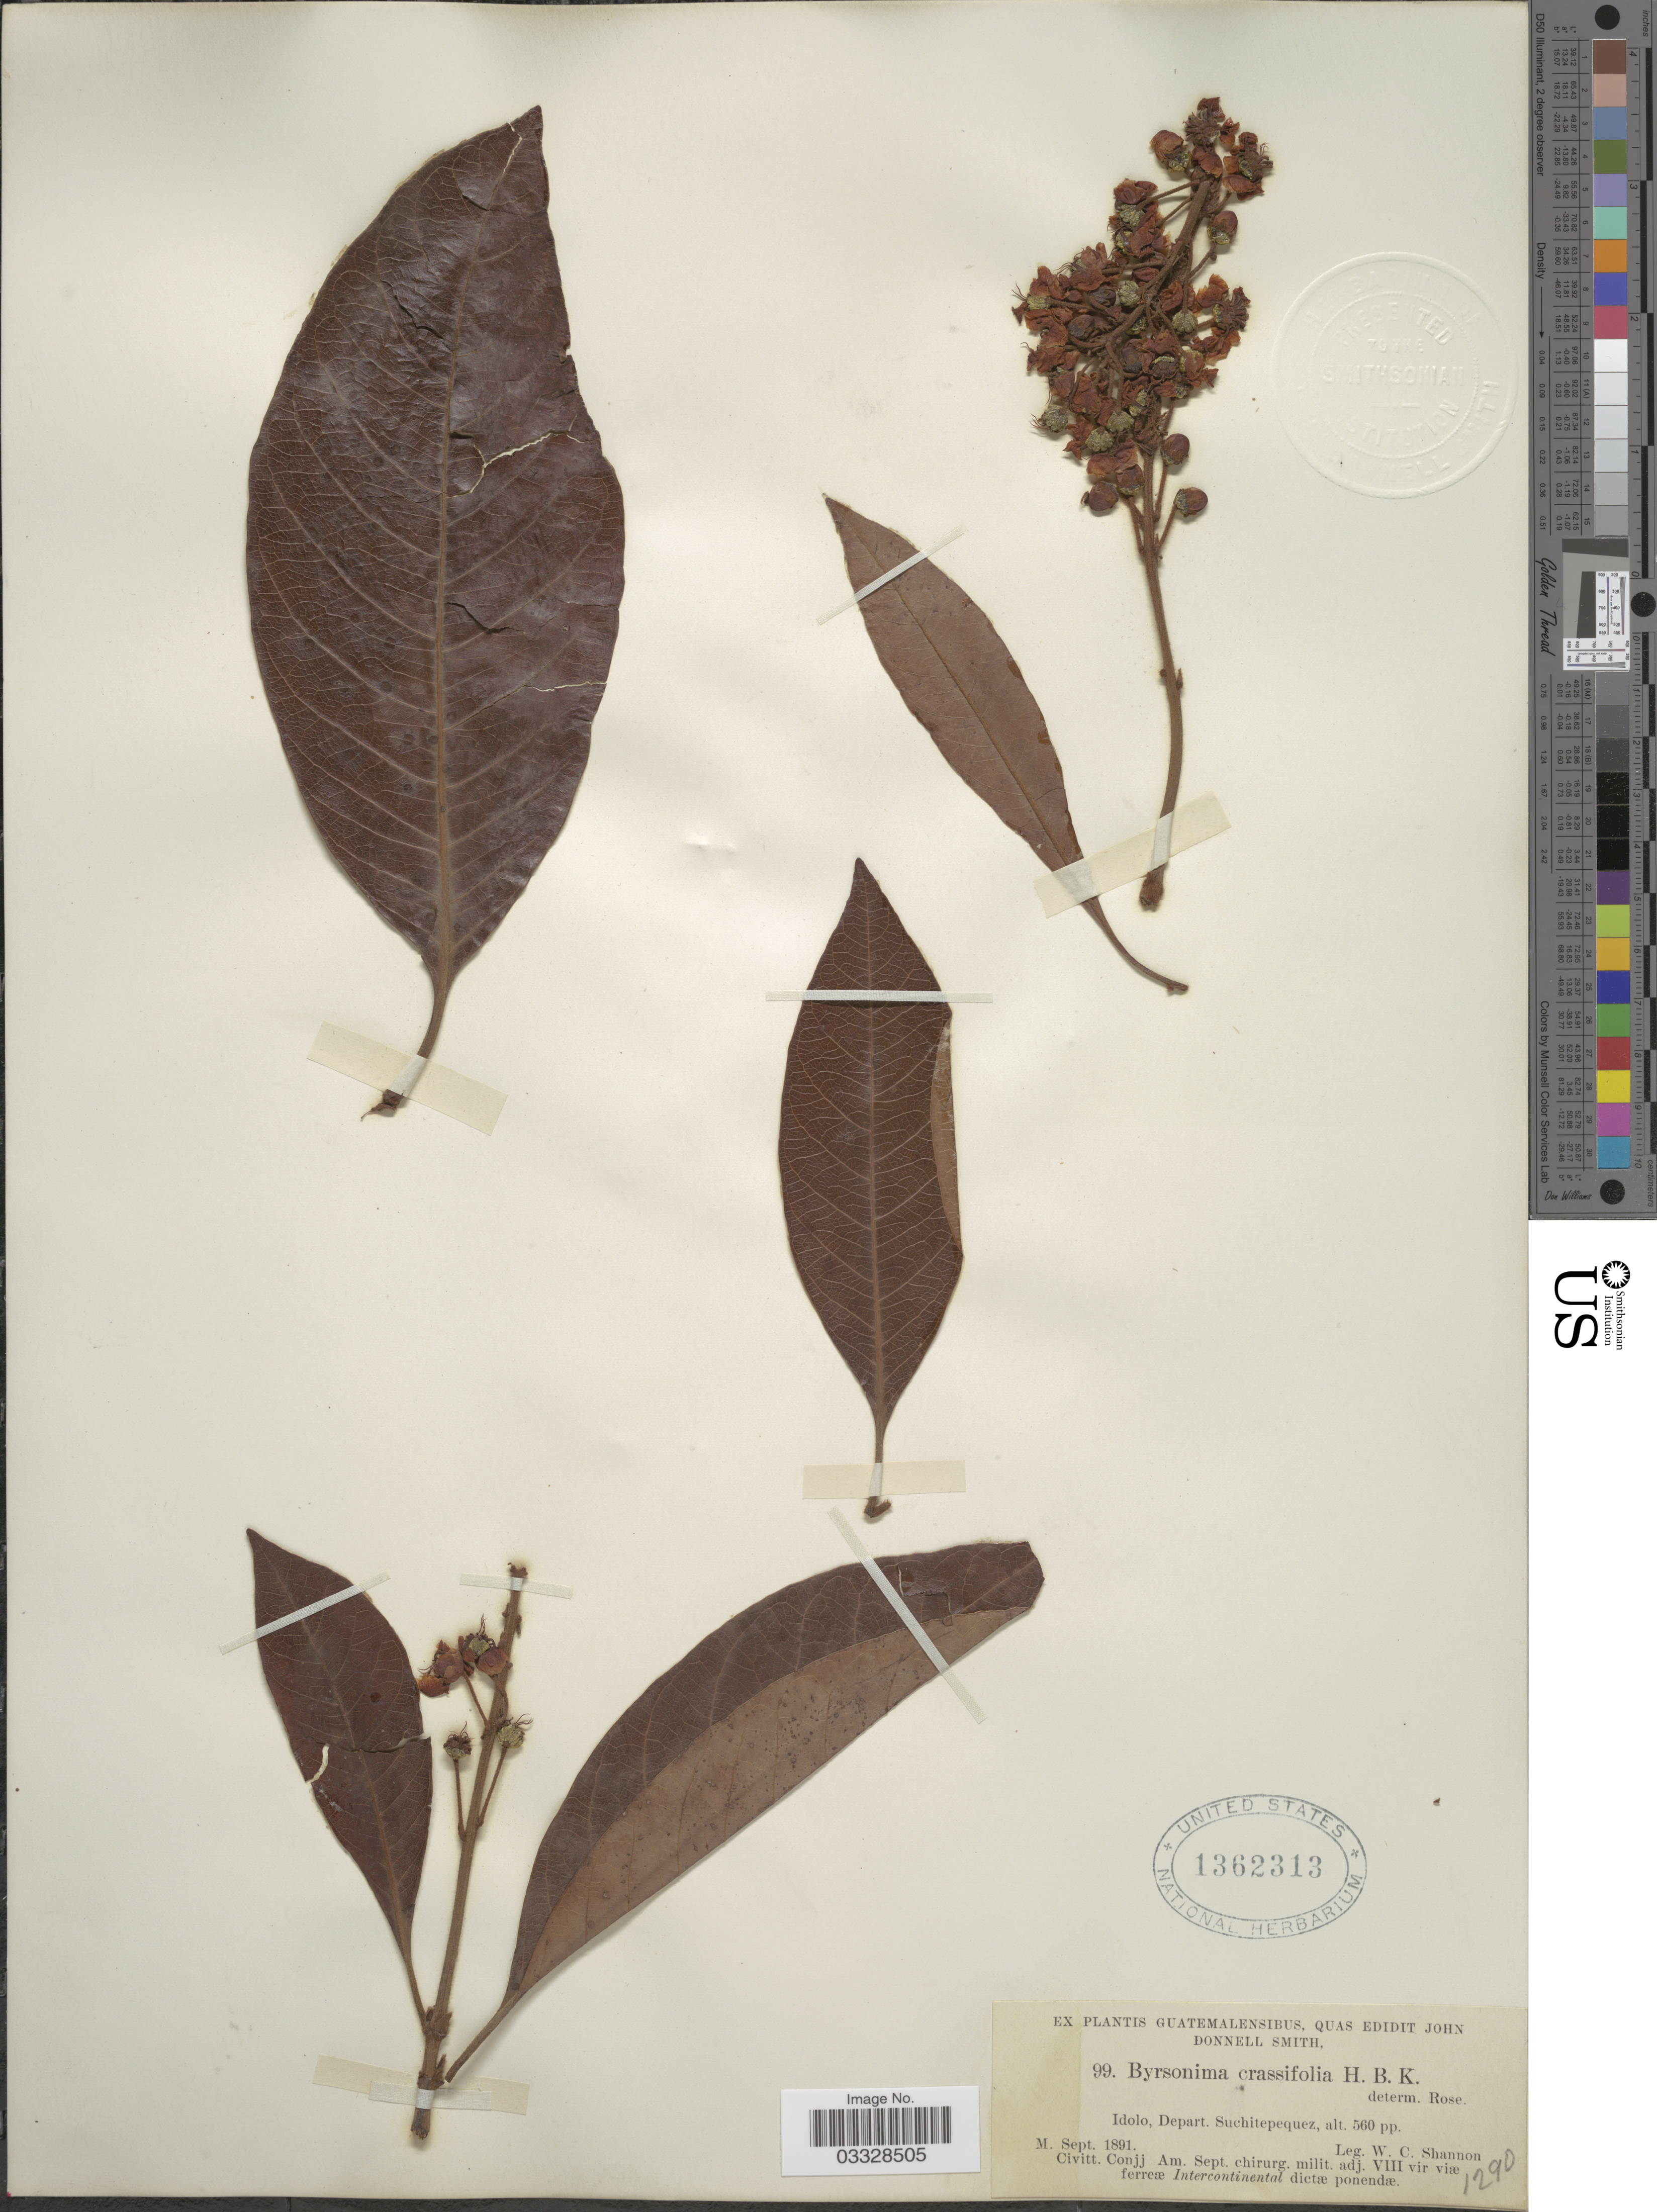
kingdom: Plantae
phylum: Tracheophyta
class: Magnoliopsida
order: Malpighiales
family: Malpighiaceae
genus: Byrsonima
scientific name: Byrsonima crassifolia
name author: (L.) Kunth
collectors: W. C. Shannon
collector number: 99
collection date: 1891-09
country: Guatemala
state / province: Suchitepéquez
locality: Idolo, Depart. Suchitepequez.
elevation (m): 171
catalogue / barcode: US 1362313